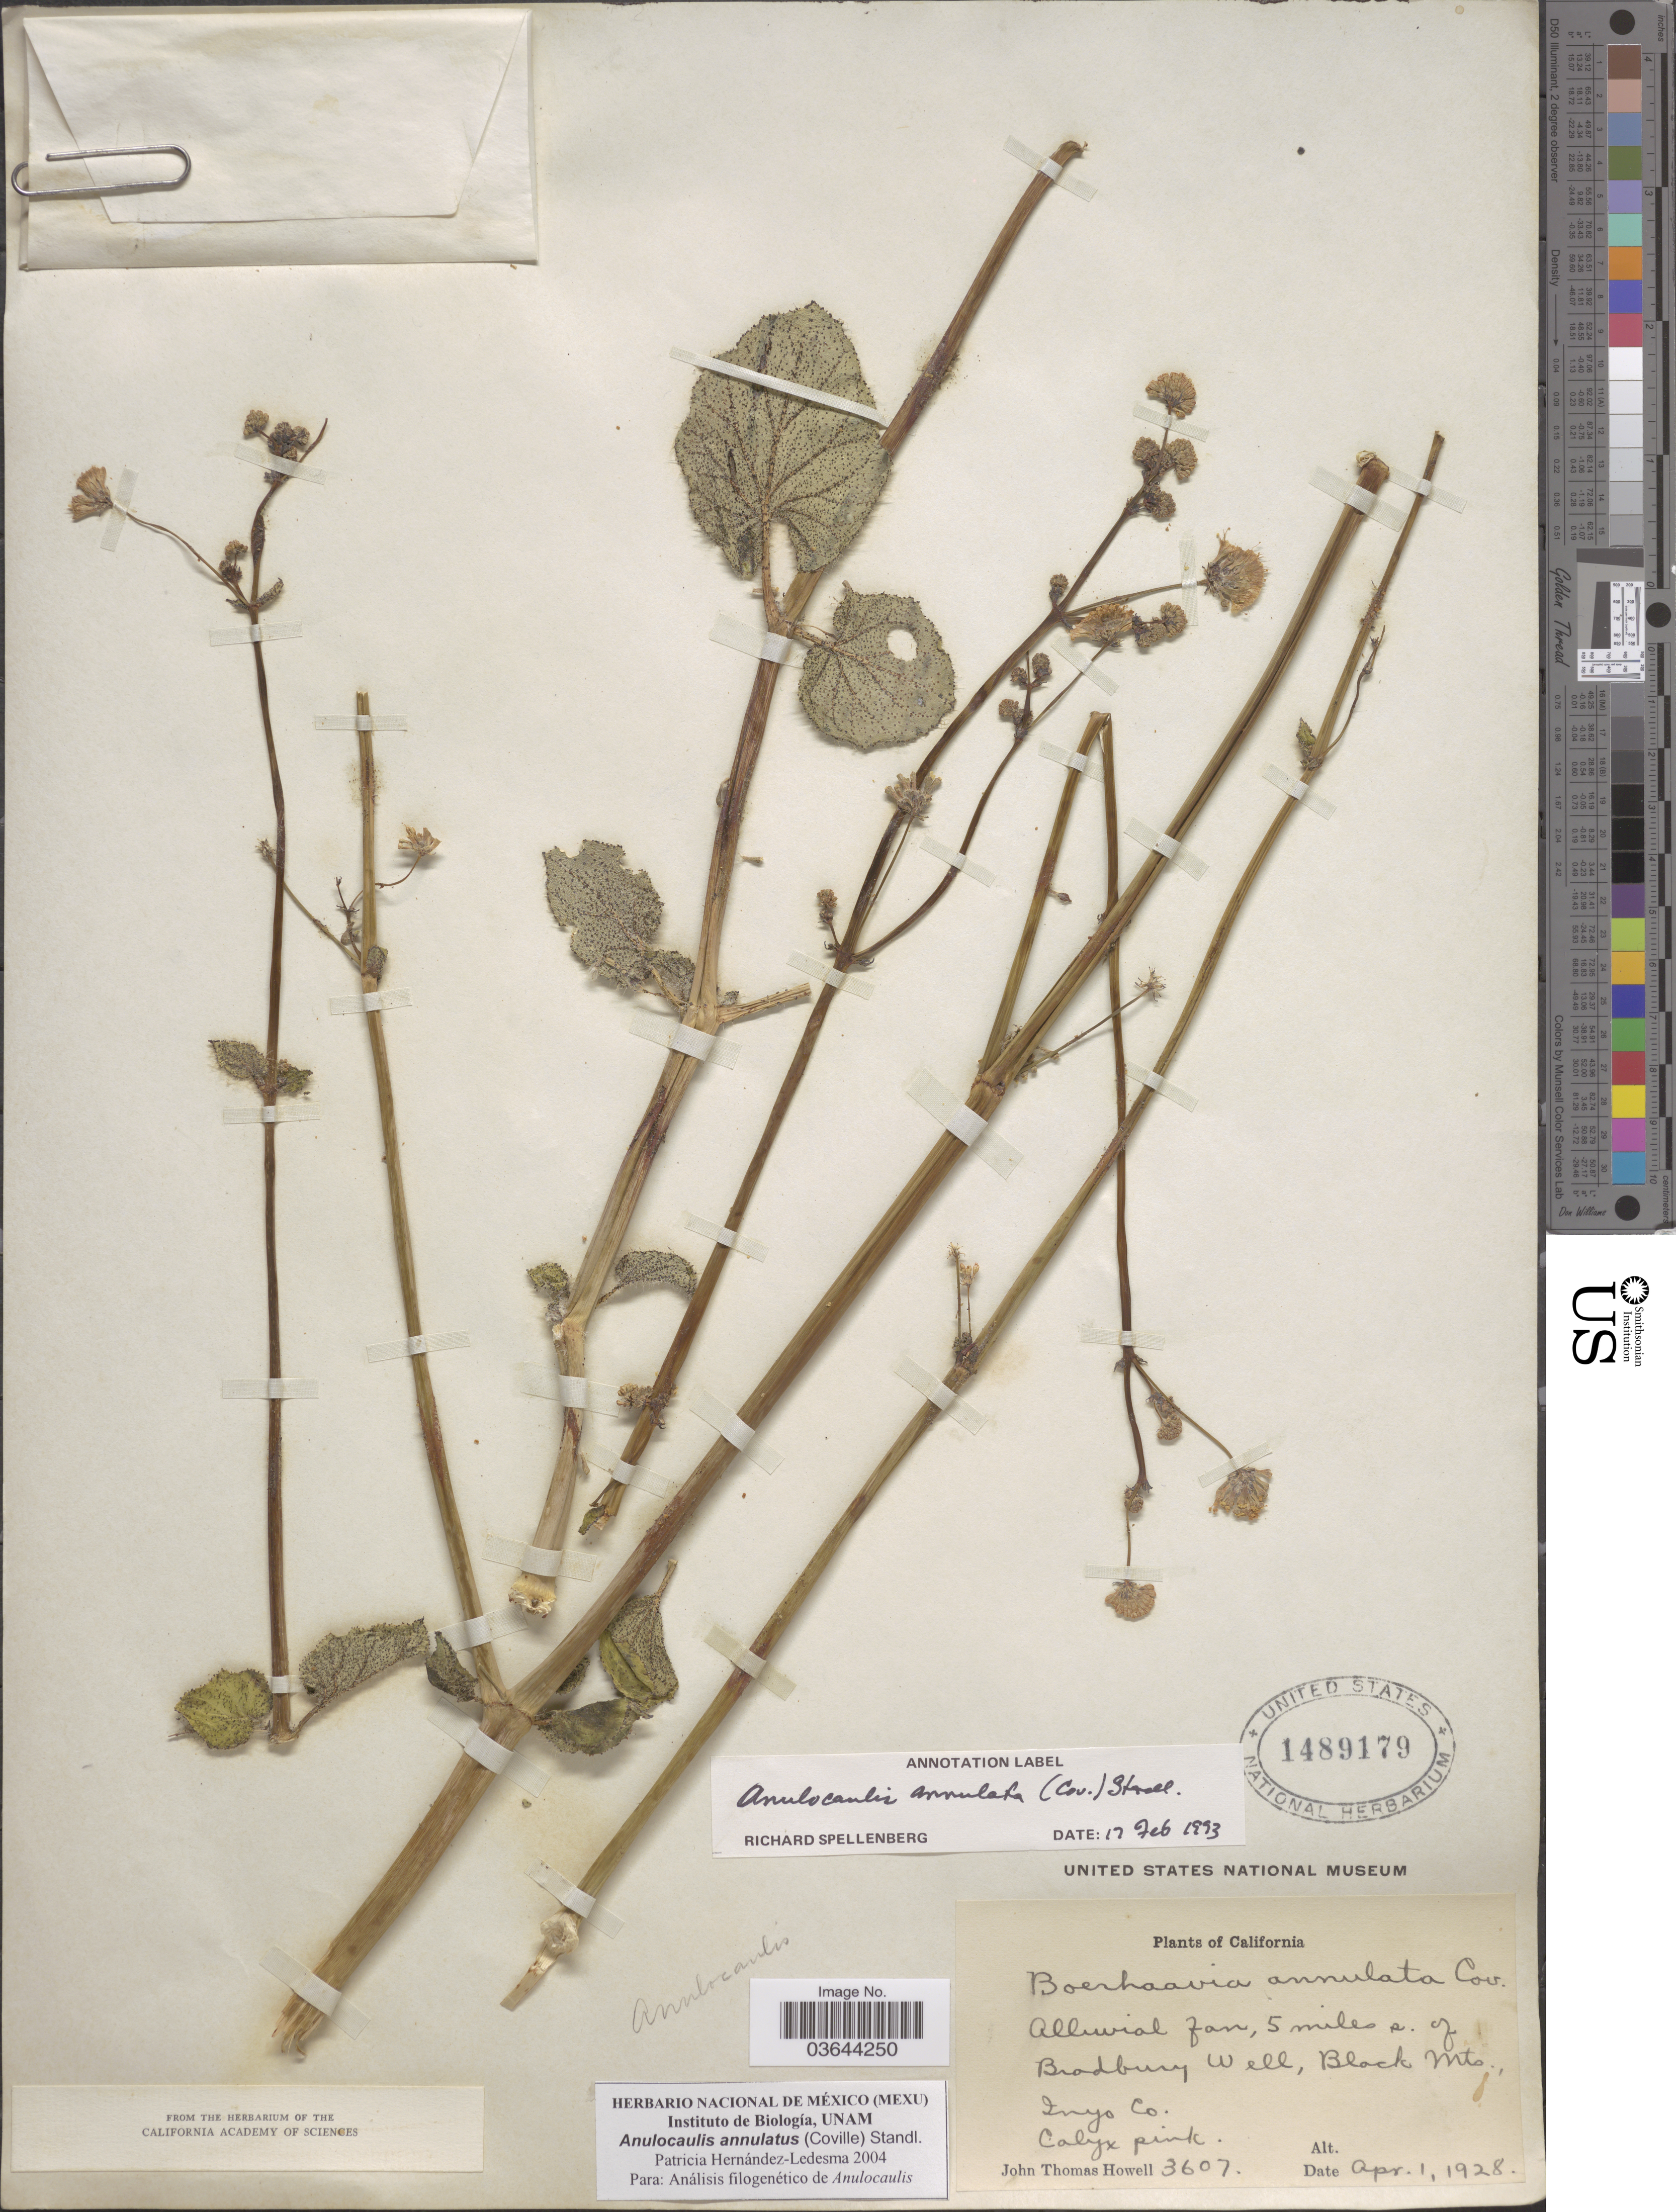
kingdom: Plantae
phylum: Tracheophyta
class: Magnoliopsida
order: Caryophyllales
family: Nyctaginaceae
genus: Anulocaulis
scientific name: Anulocaulis annulatus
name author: (Coville) Standl.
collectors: J. T. Howell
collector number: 3607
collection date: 1928-04-01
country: United States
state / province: California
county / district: Inyo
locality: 5 miles s. of Bradbury Well, Black Mts., Inyo Co. Calyx pink.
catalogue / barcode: US 1489179